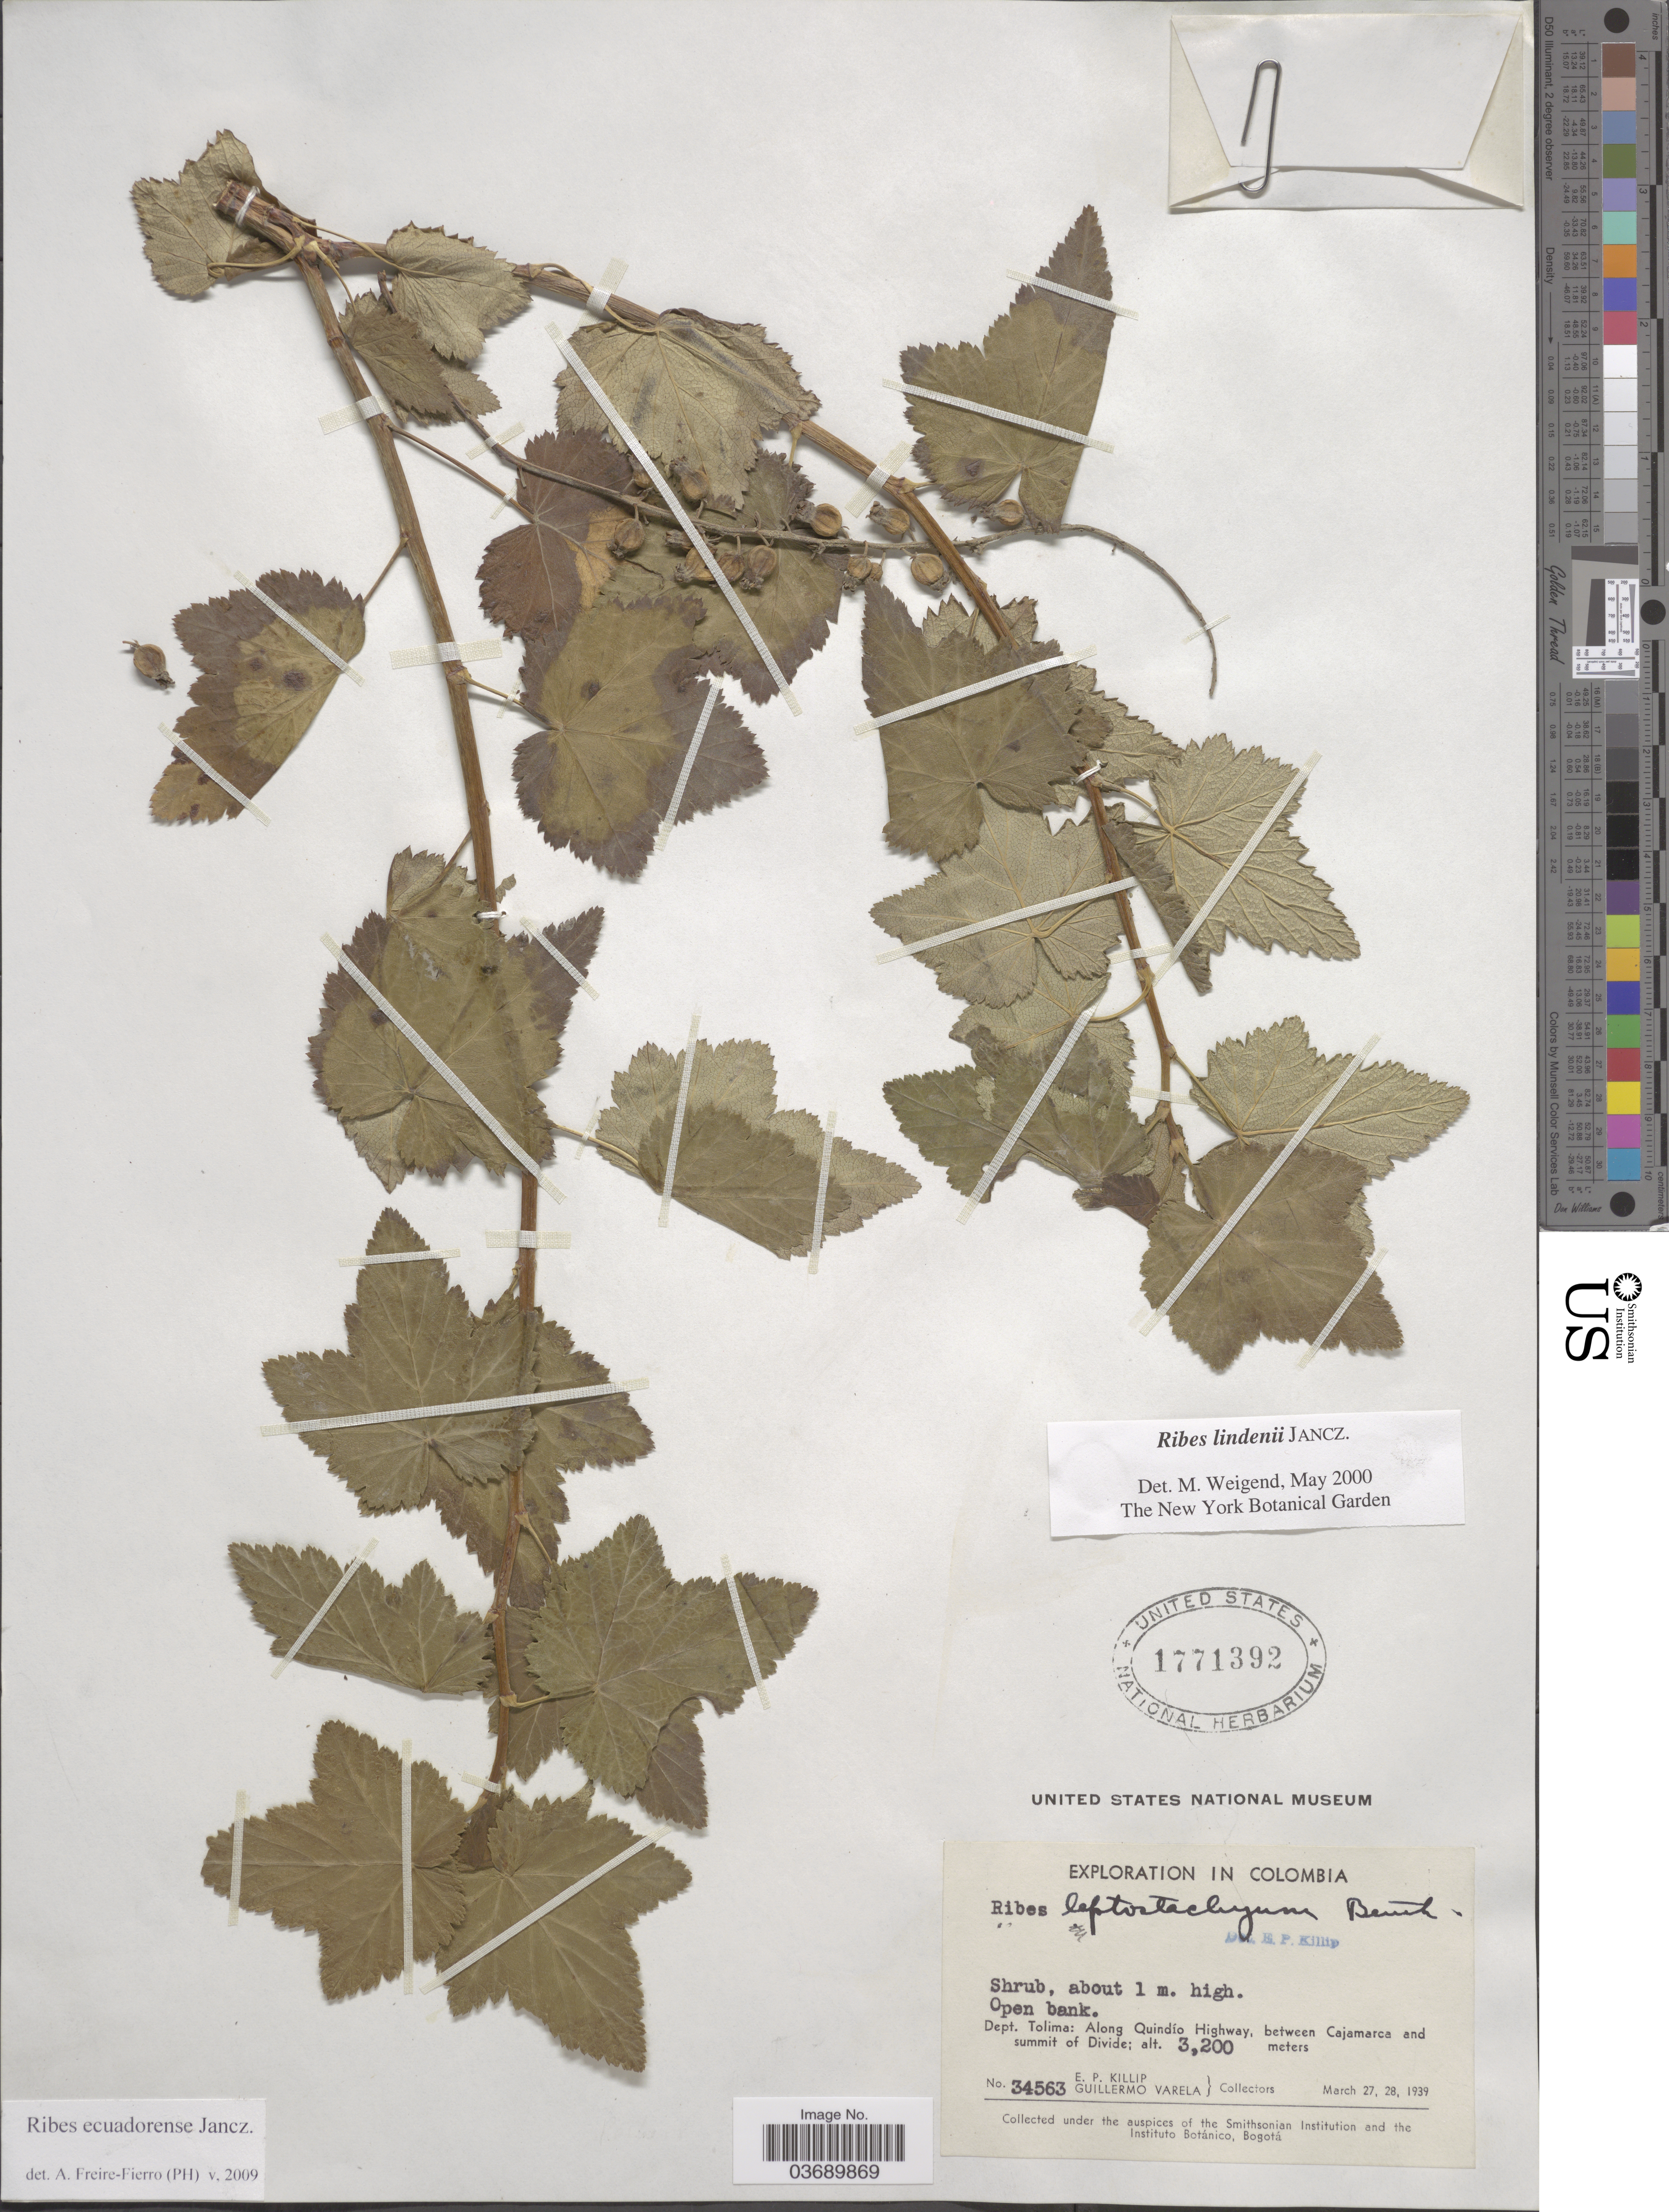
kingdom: Plantae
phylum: Tracheophyta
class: Magnoliopsida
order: Saxifragales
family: Grossulariaceae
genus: Ribes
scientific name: Ribes ecuadorense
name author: Jancz.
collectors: E. P. Killip & G. Varela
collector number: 34563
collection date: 1939-03-27/1939-03-28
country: Colombia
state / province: Tolima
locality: Dept. Tolima: Along Quindío Highway, between Cajamarca and summit of Divide.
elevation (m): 3200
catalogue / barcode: US 1771392